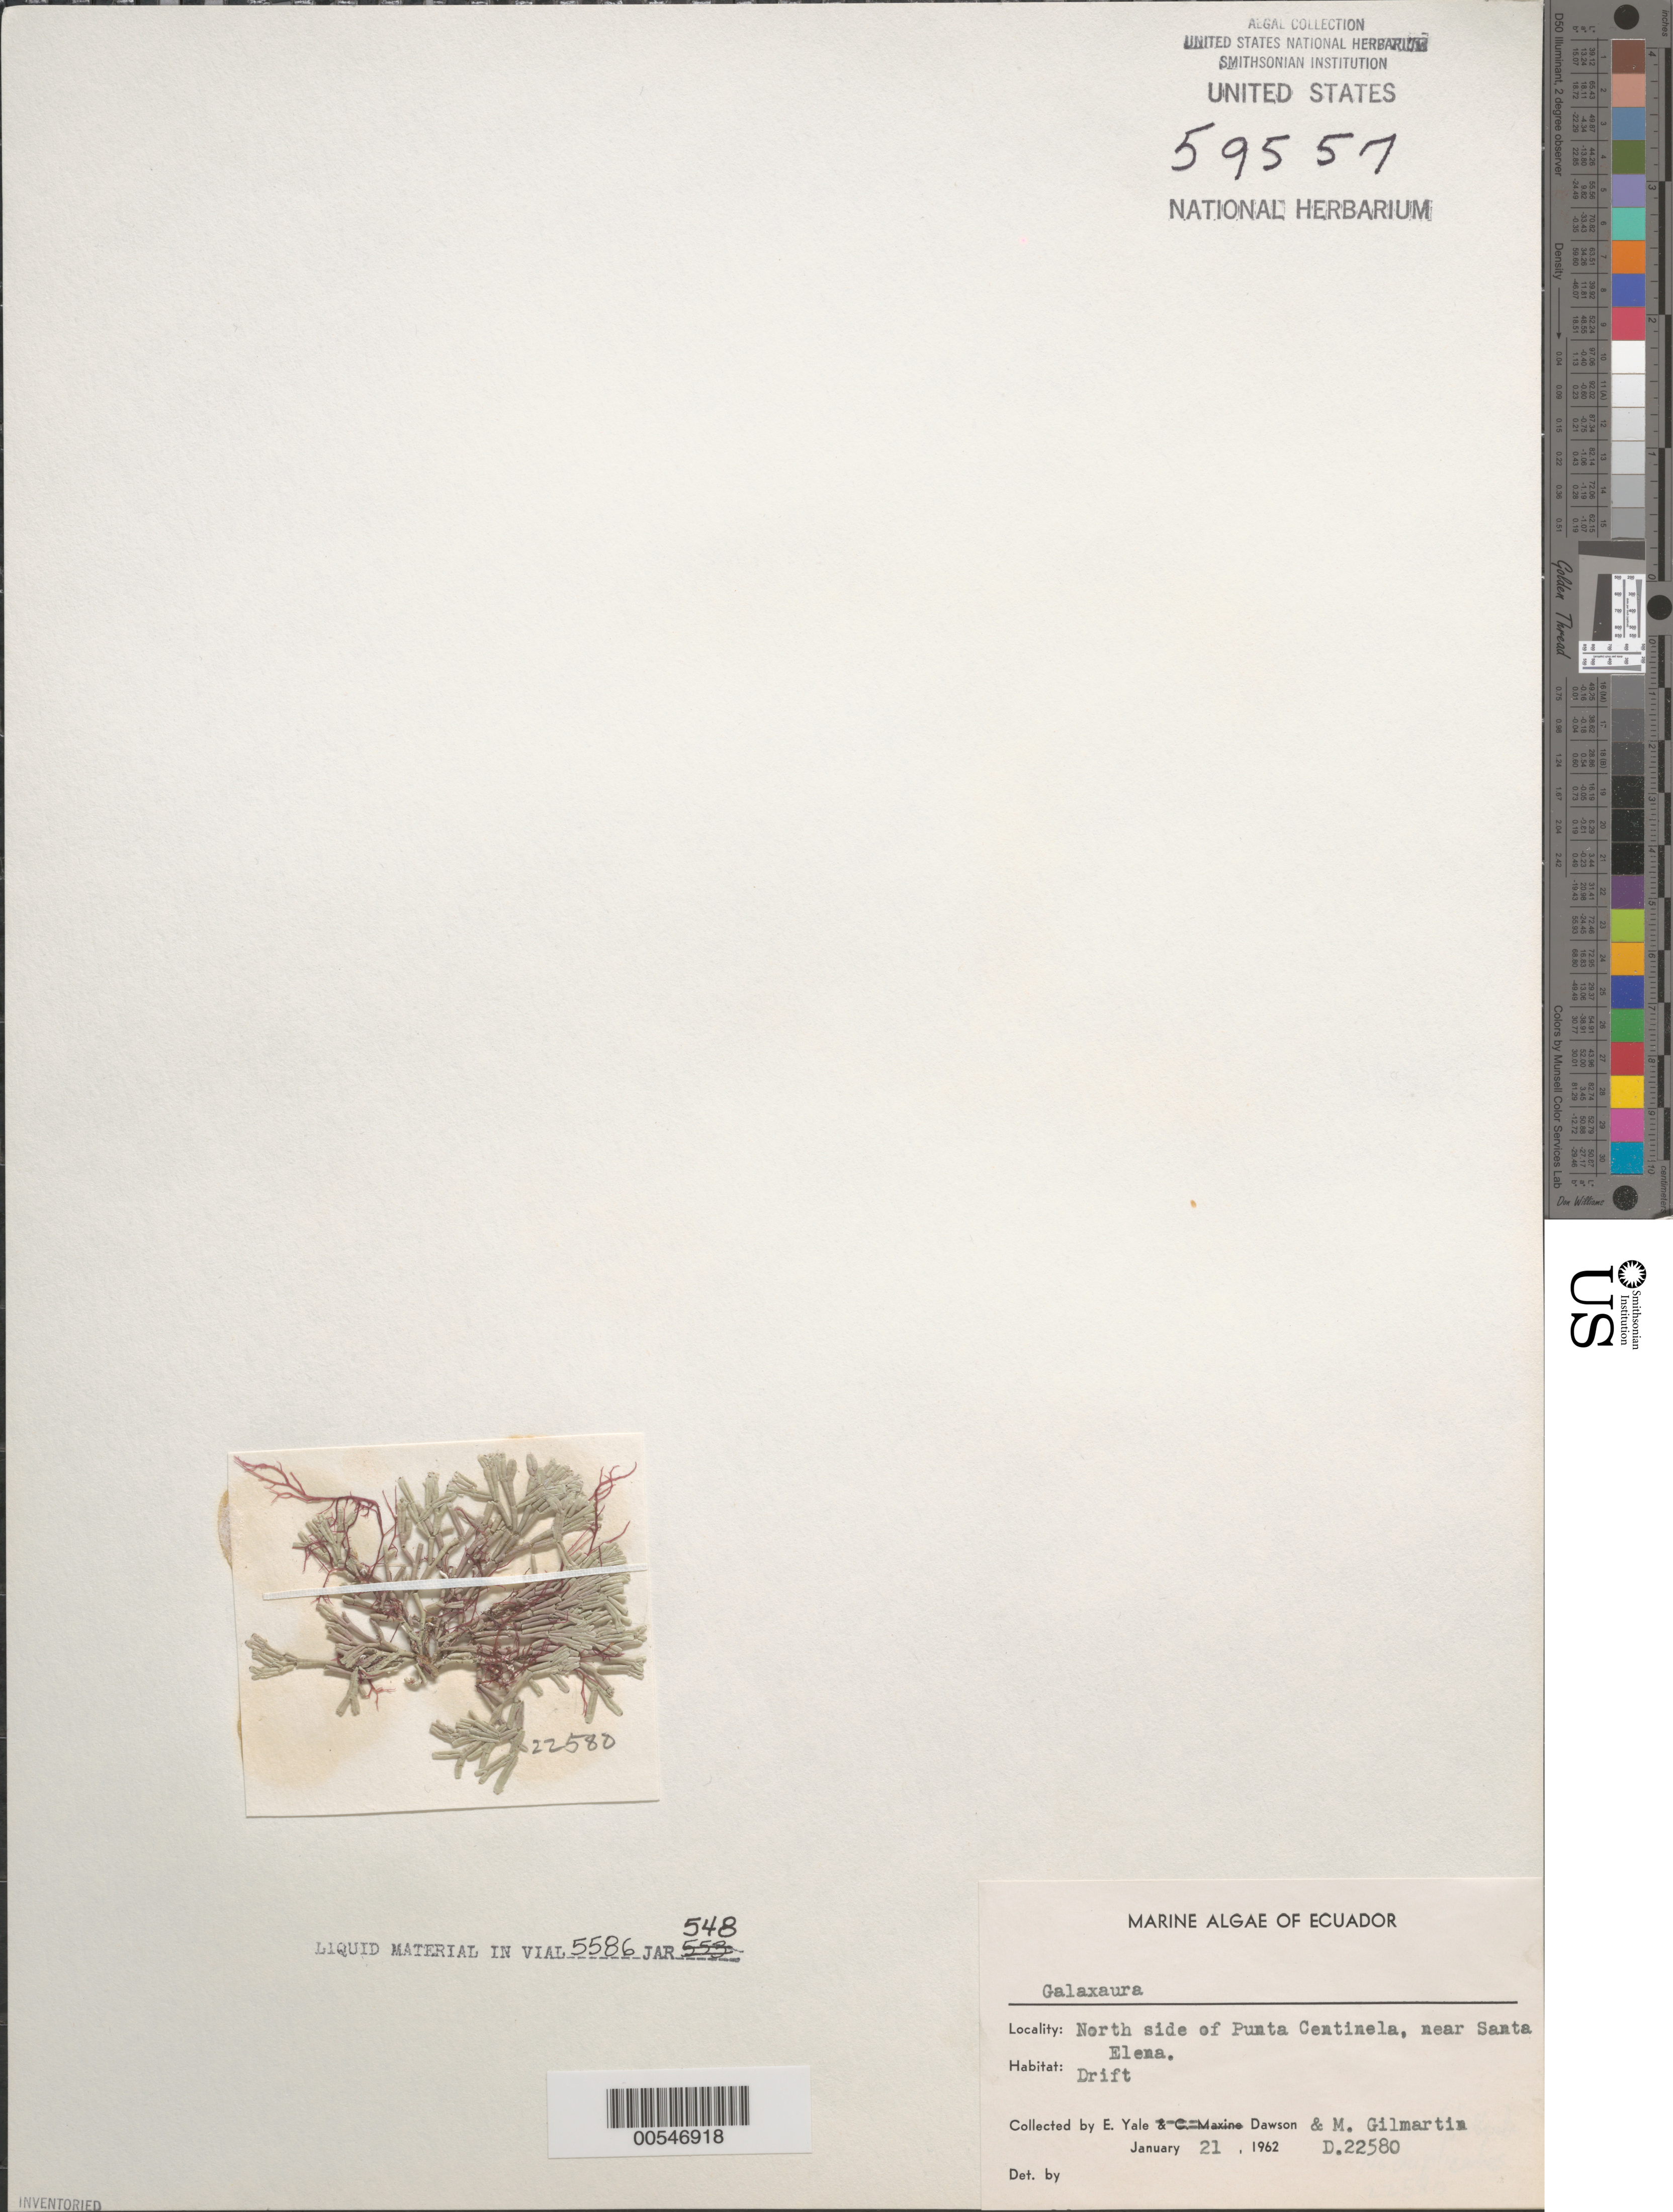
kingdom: Plantae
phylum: Rhodophyta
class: Florideophyceae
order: Nemaliales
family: Galaxauraceae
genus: Galaxaura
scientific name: Galaxaura sp.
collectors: E. Y. Dawson & M. Gilmartin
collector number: EYD 22580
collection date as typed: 21 Jan 1962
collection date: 1962-01-21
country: Ecuador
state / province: Guayas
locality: Punta Centinela, near Santa Elena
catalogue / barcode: US 59557